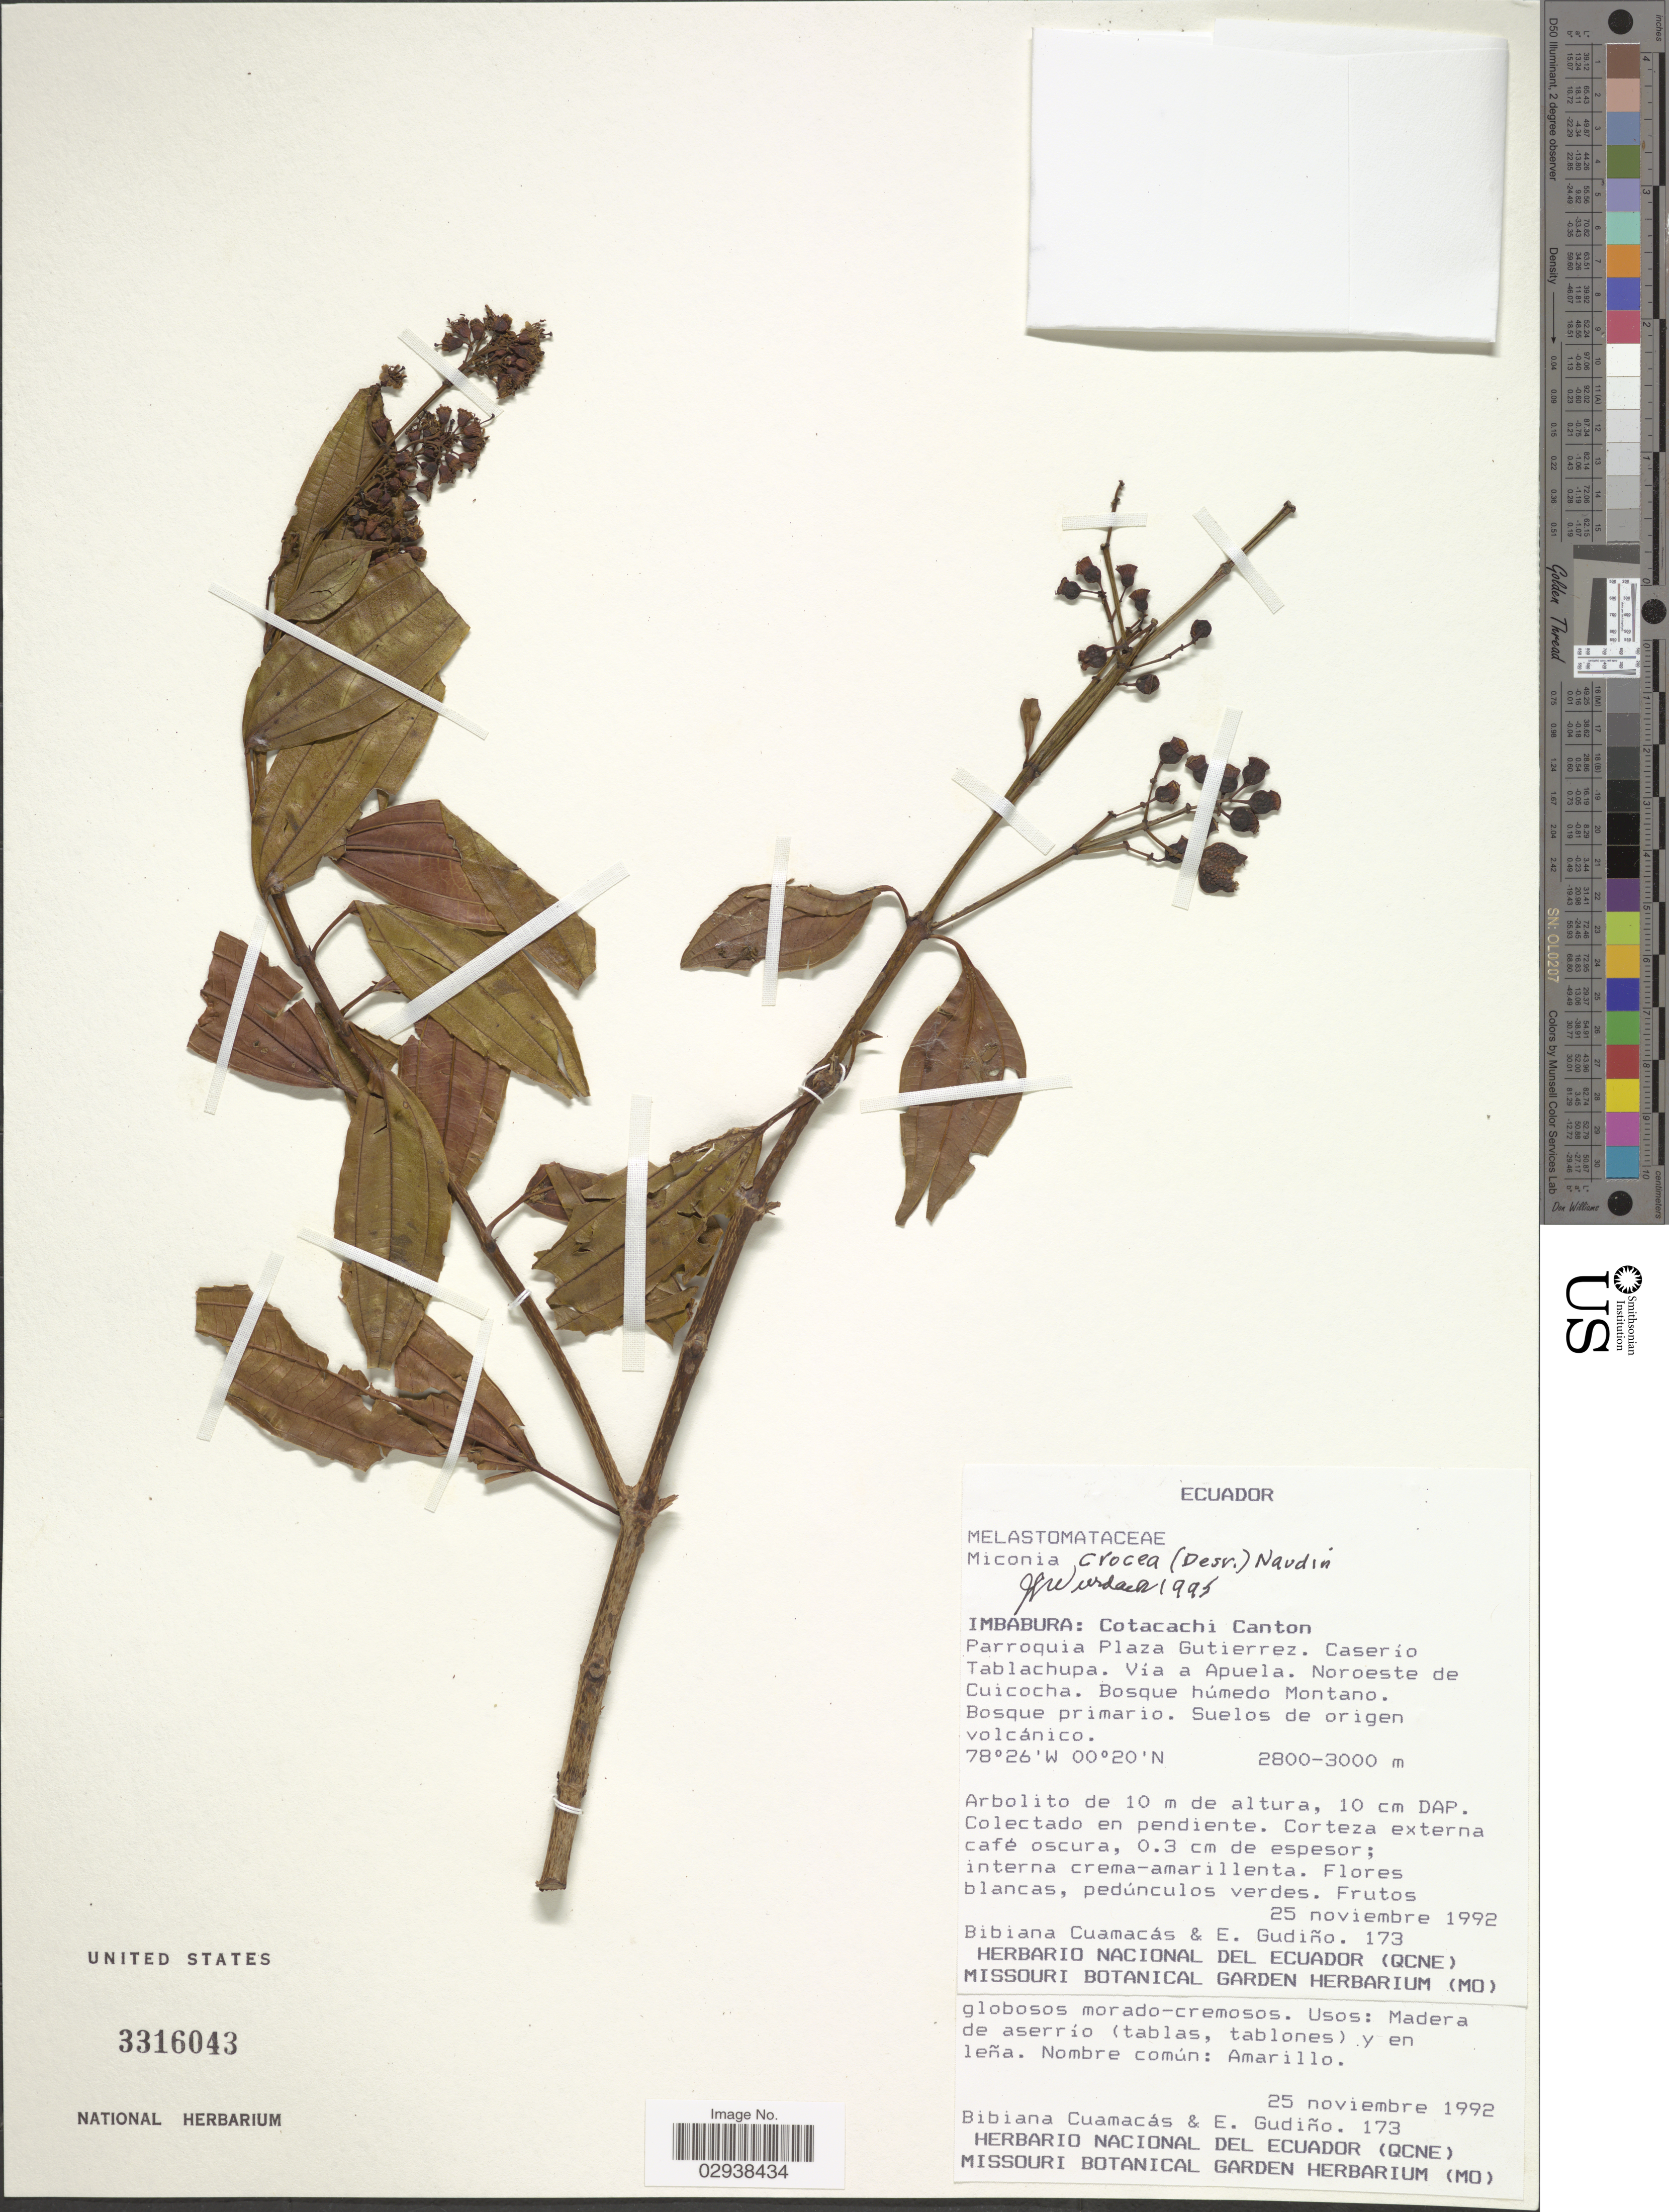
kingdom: Plantae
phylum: Tracheophyta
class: Magnoliopsida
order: Myrtales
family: Melastomataceae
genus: Miconia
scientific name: Miconia crocea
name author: (Desr.) Naudin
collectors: B. Cuamacas & E. Gudiño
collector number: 173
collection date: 1992-11-25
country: Ecuador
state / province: Imbabura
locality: Cotacachi Canton, Parroquia Plaza Gutierrez, Caserío Tablachupa, Vía a Apuela, Noroeste de Cuicocha.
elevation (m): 2800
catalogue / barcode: US 3316043